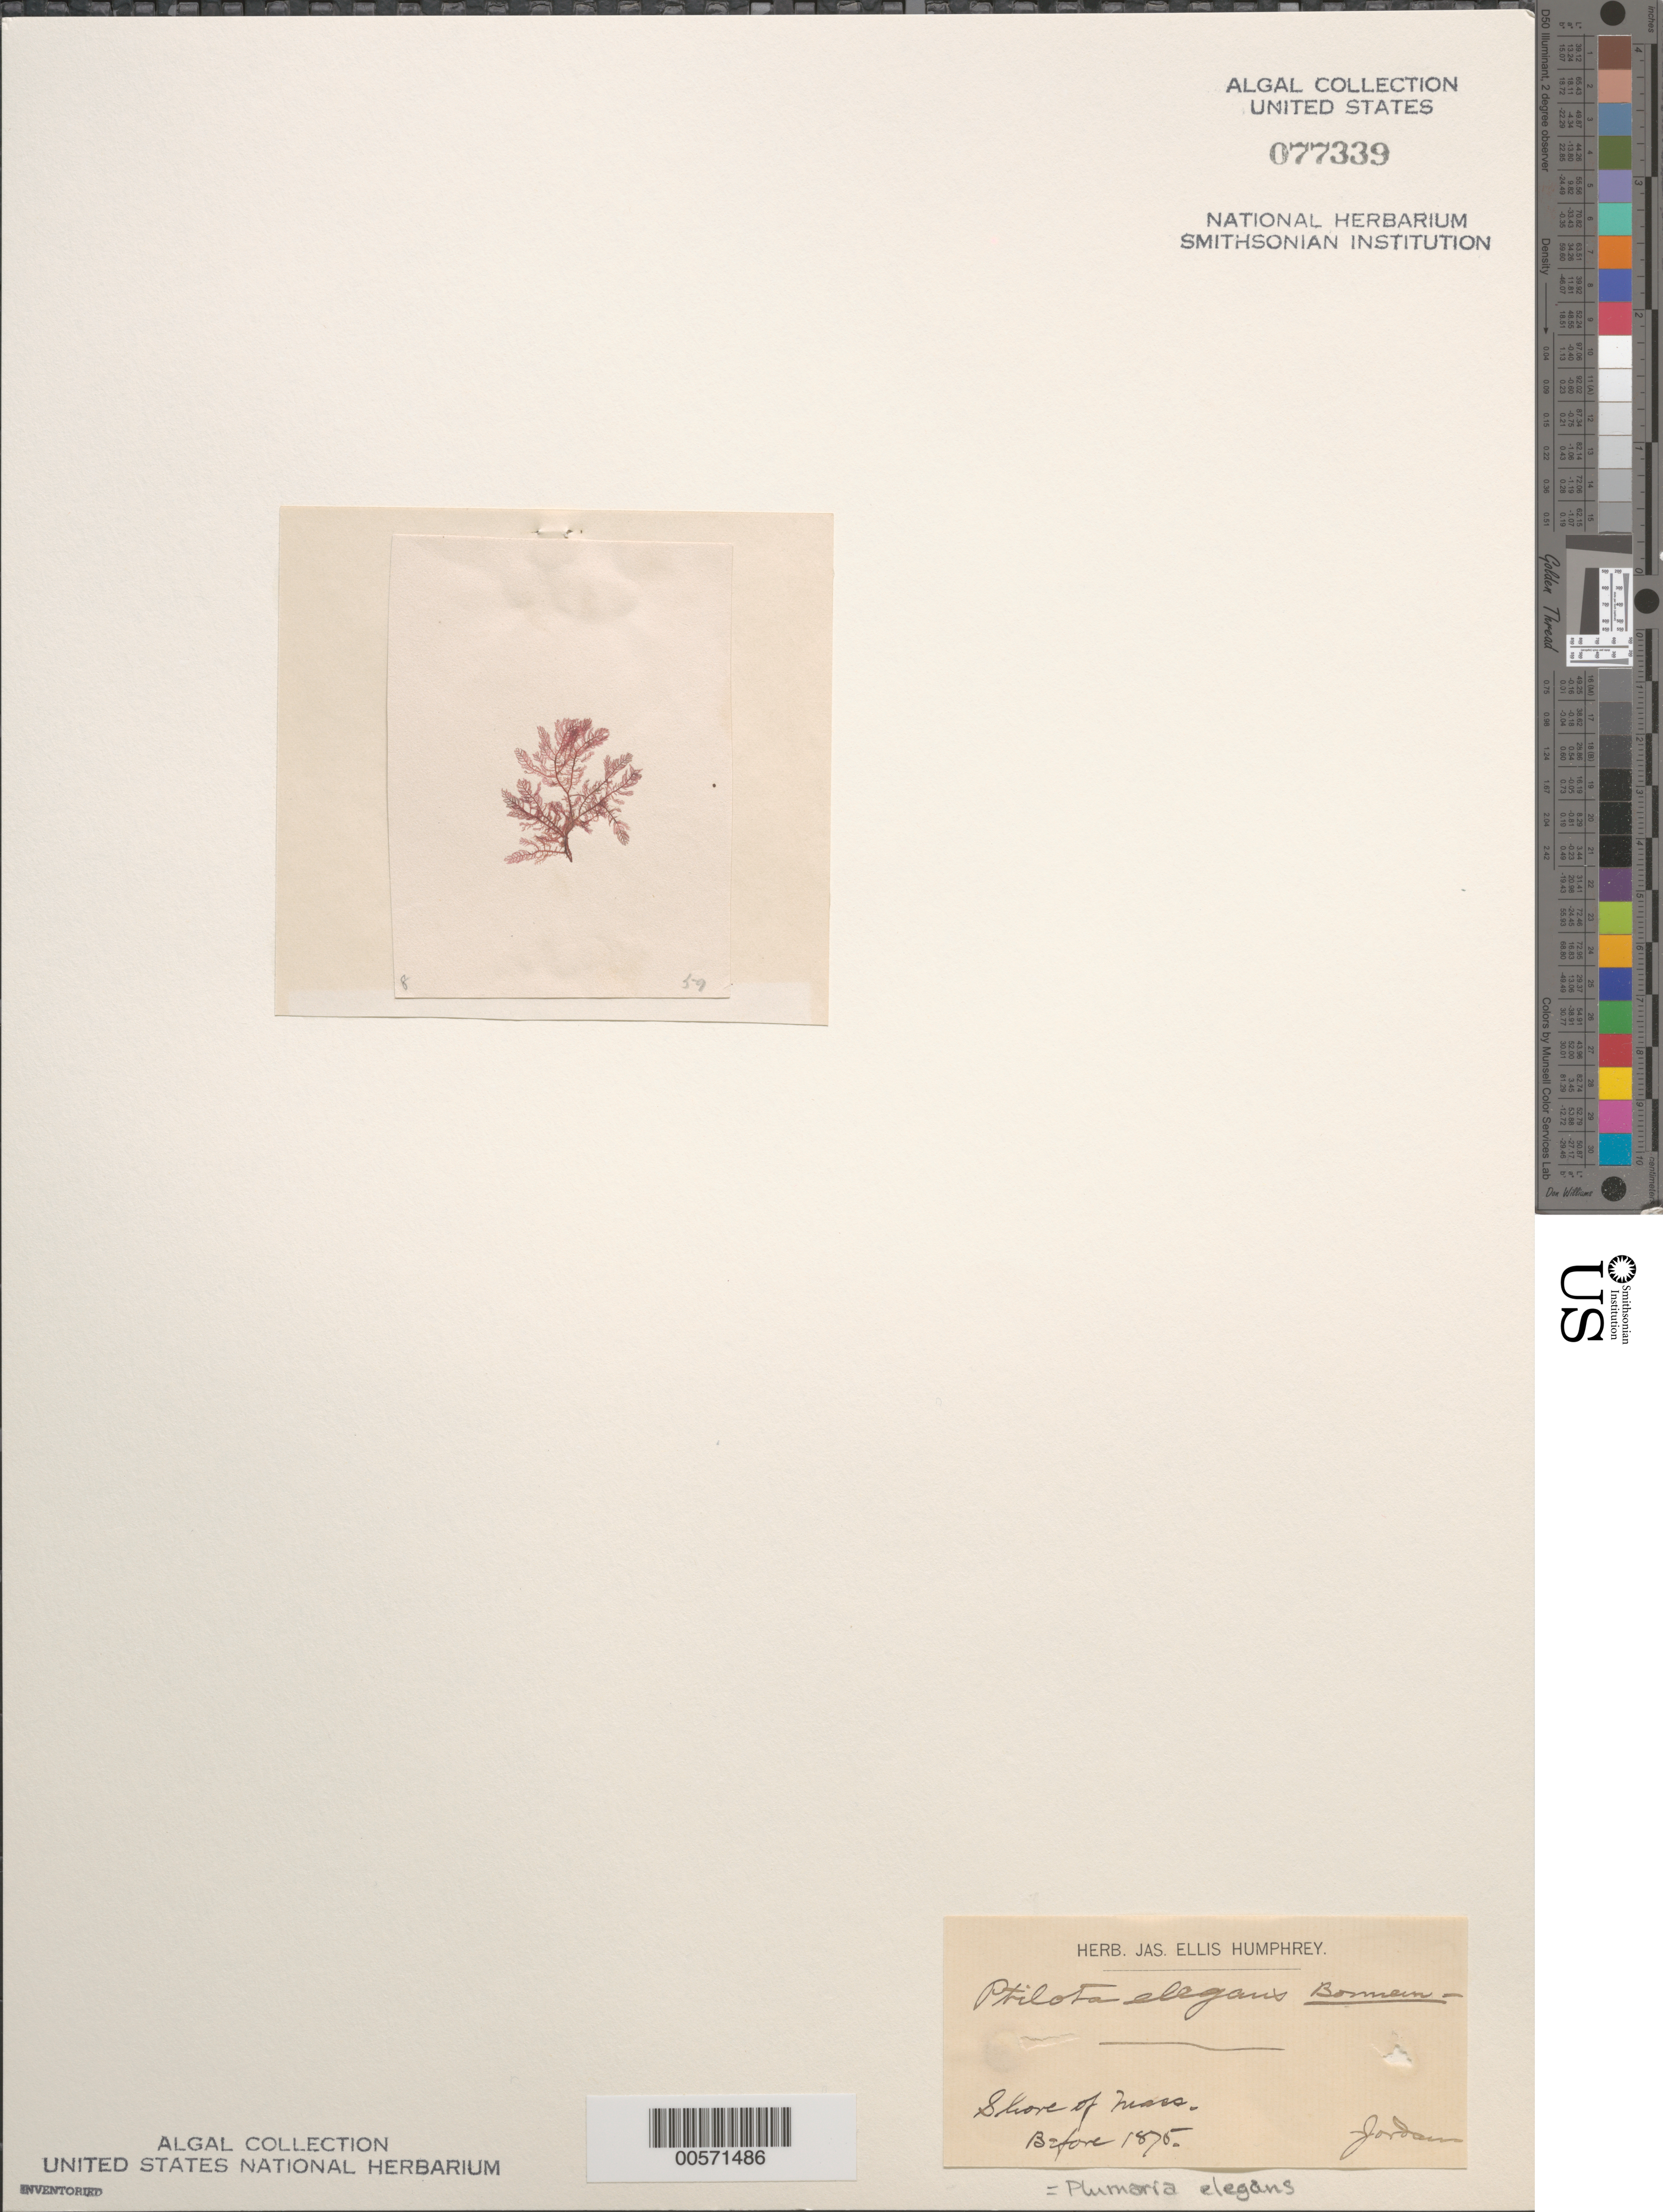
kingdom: Plantae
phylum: Rhodophyta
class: Florideophyceae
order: Ceramiales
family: Wrangeliaceae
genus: Plumaria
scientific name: Plumaria plumosa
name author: (Hudson) Kuntze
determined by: Algae name updating Project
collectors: -. Jordan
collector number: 59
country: United States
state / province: Massachusetts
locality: Shore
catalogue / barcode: US 77339